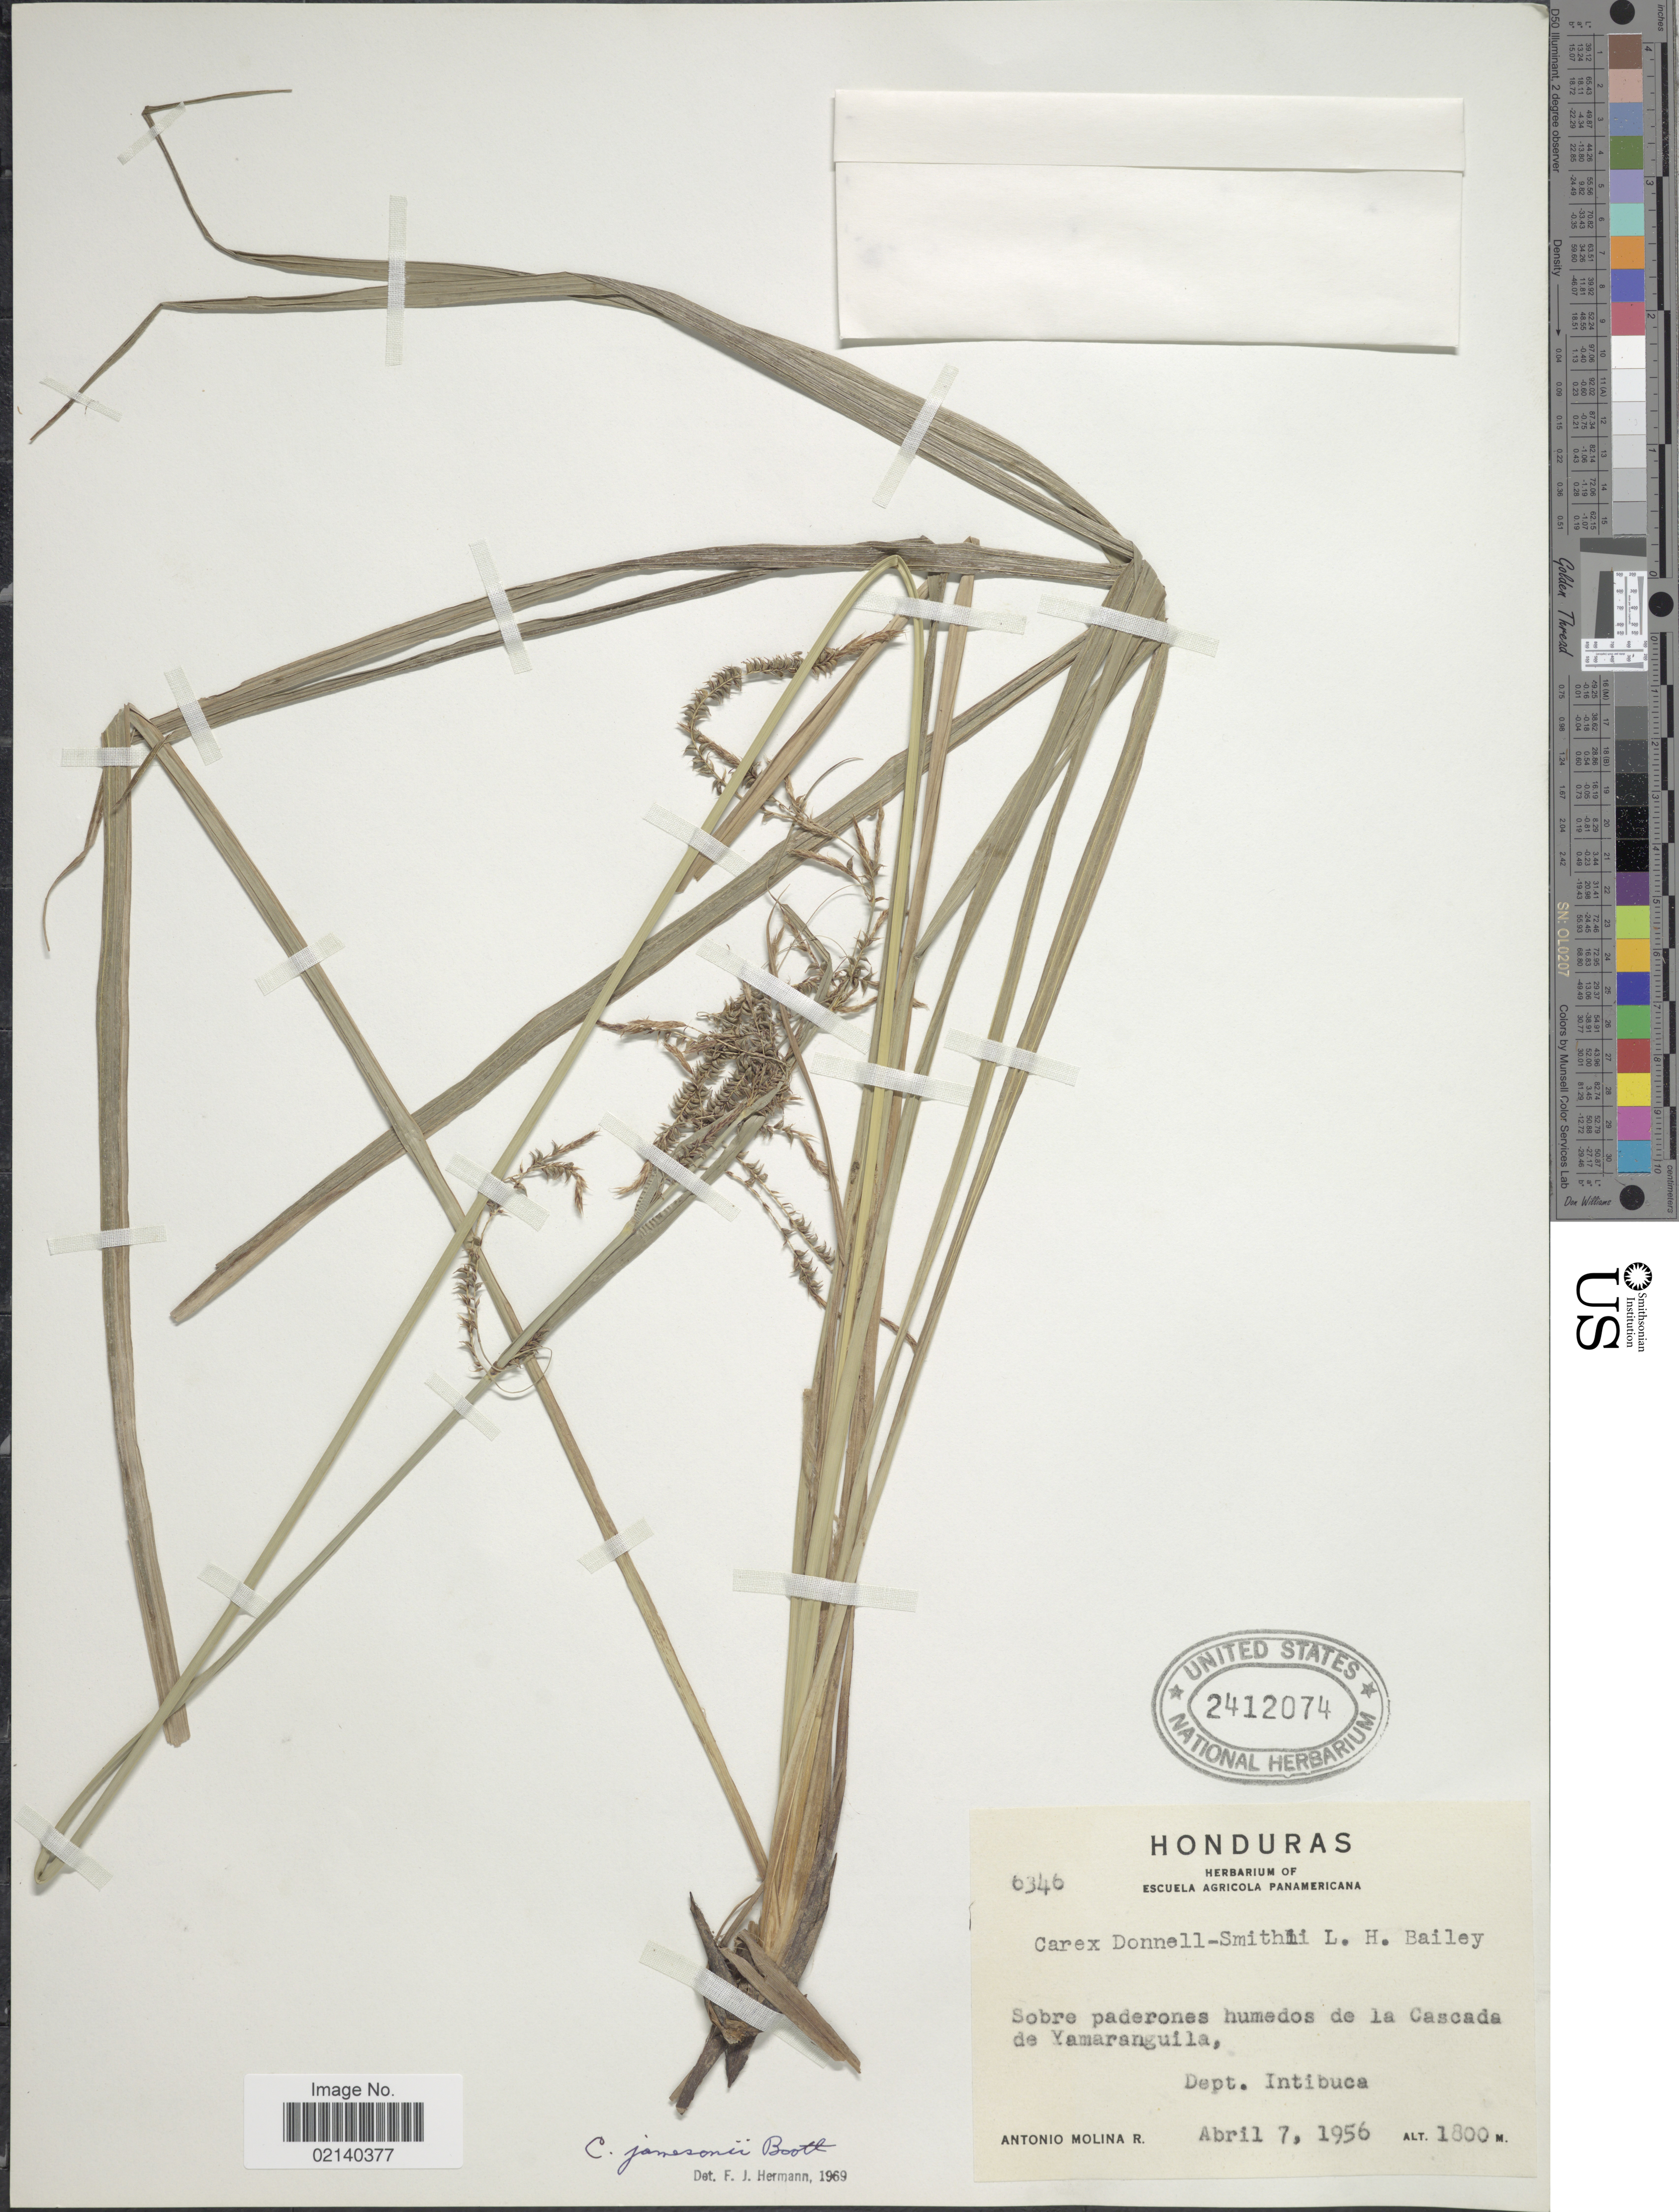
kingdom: Plantae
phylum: Tracheophyta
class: Liliopsida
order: Poales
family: Cyperaceae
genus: Carex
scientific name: Carex jamesonii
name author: Boott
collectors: A. Molina R.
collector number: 6346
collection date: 1956-04-07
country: Honduras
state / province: Intibuca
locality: Sobre paderones humedos de la Cascada de Yamaranguila.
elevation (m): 1800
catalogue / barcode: US 2412074